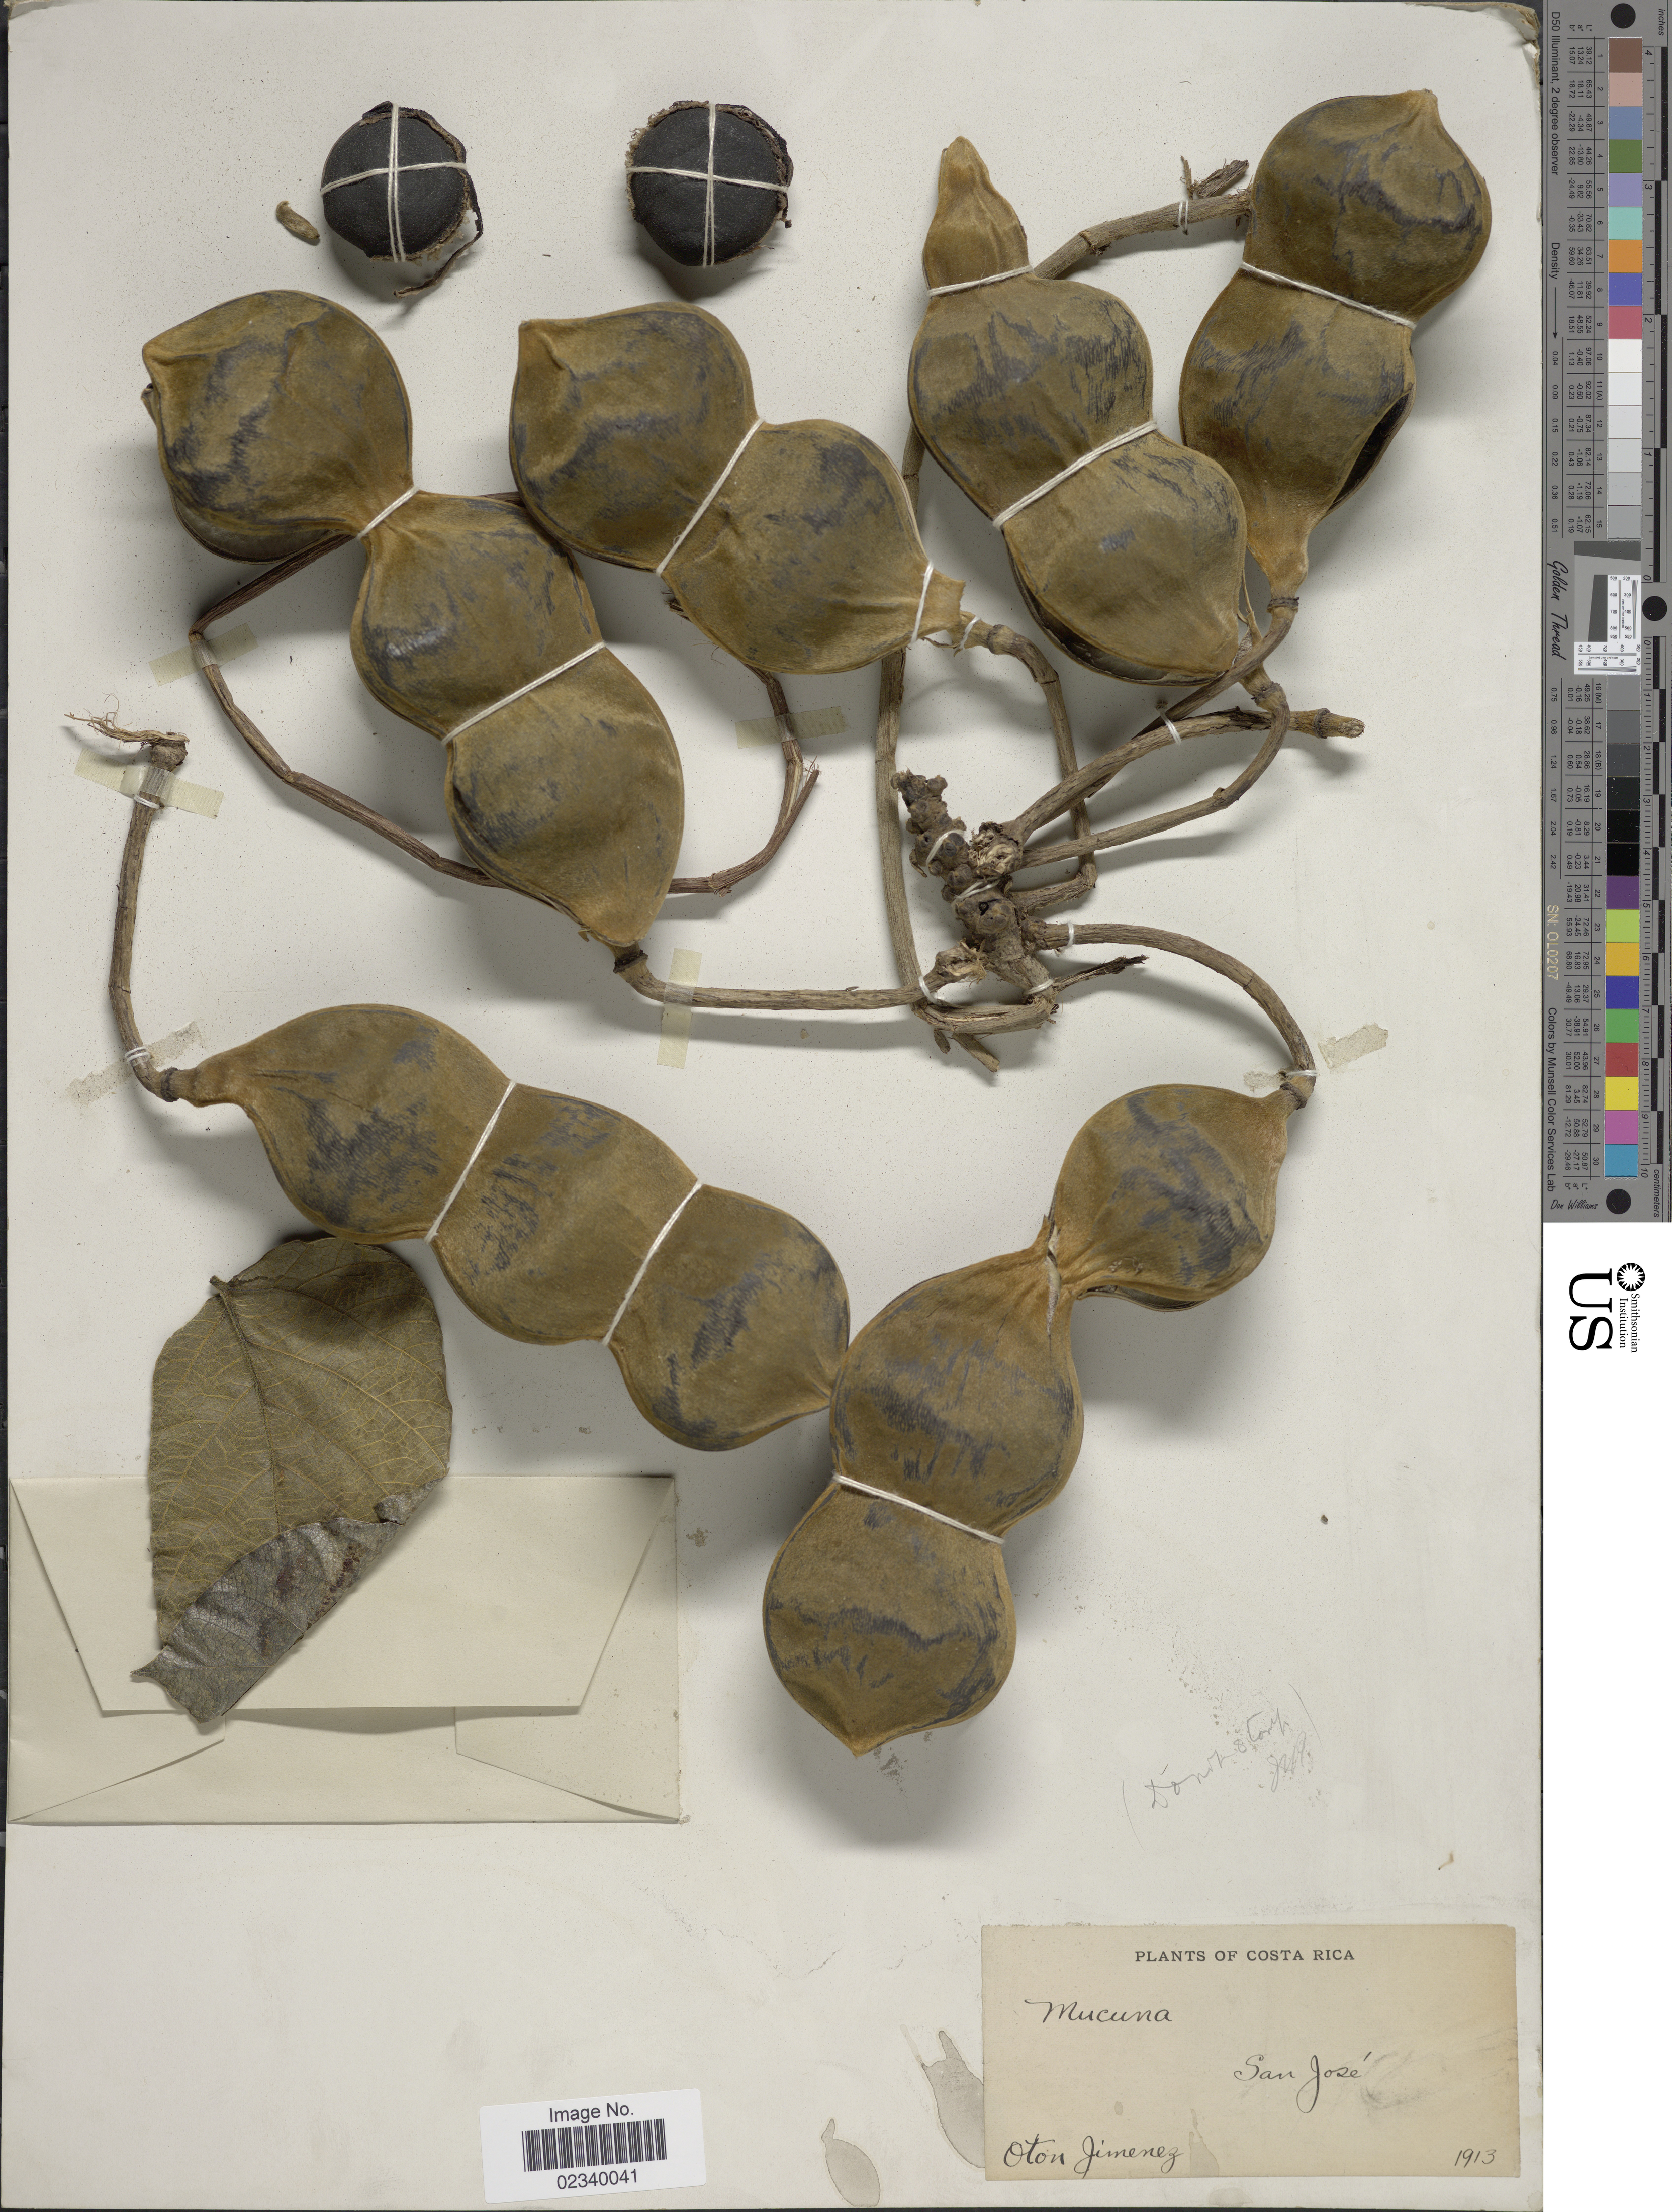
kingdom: Plantae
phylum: Tracheophyta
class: Magnoliopsida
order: Fabales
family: Fabaceae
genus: Mucuna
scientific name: Mucuna holtonii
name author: (Kuntze) Moldenke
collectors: O. Jimenez L.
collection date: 1913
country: Costa Rica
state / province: San José